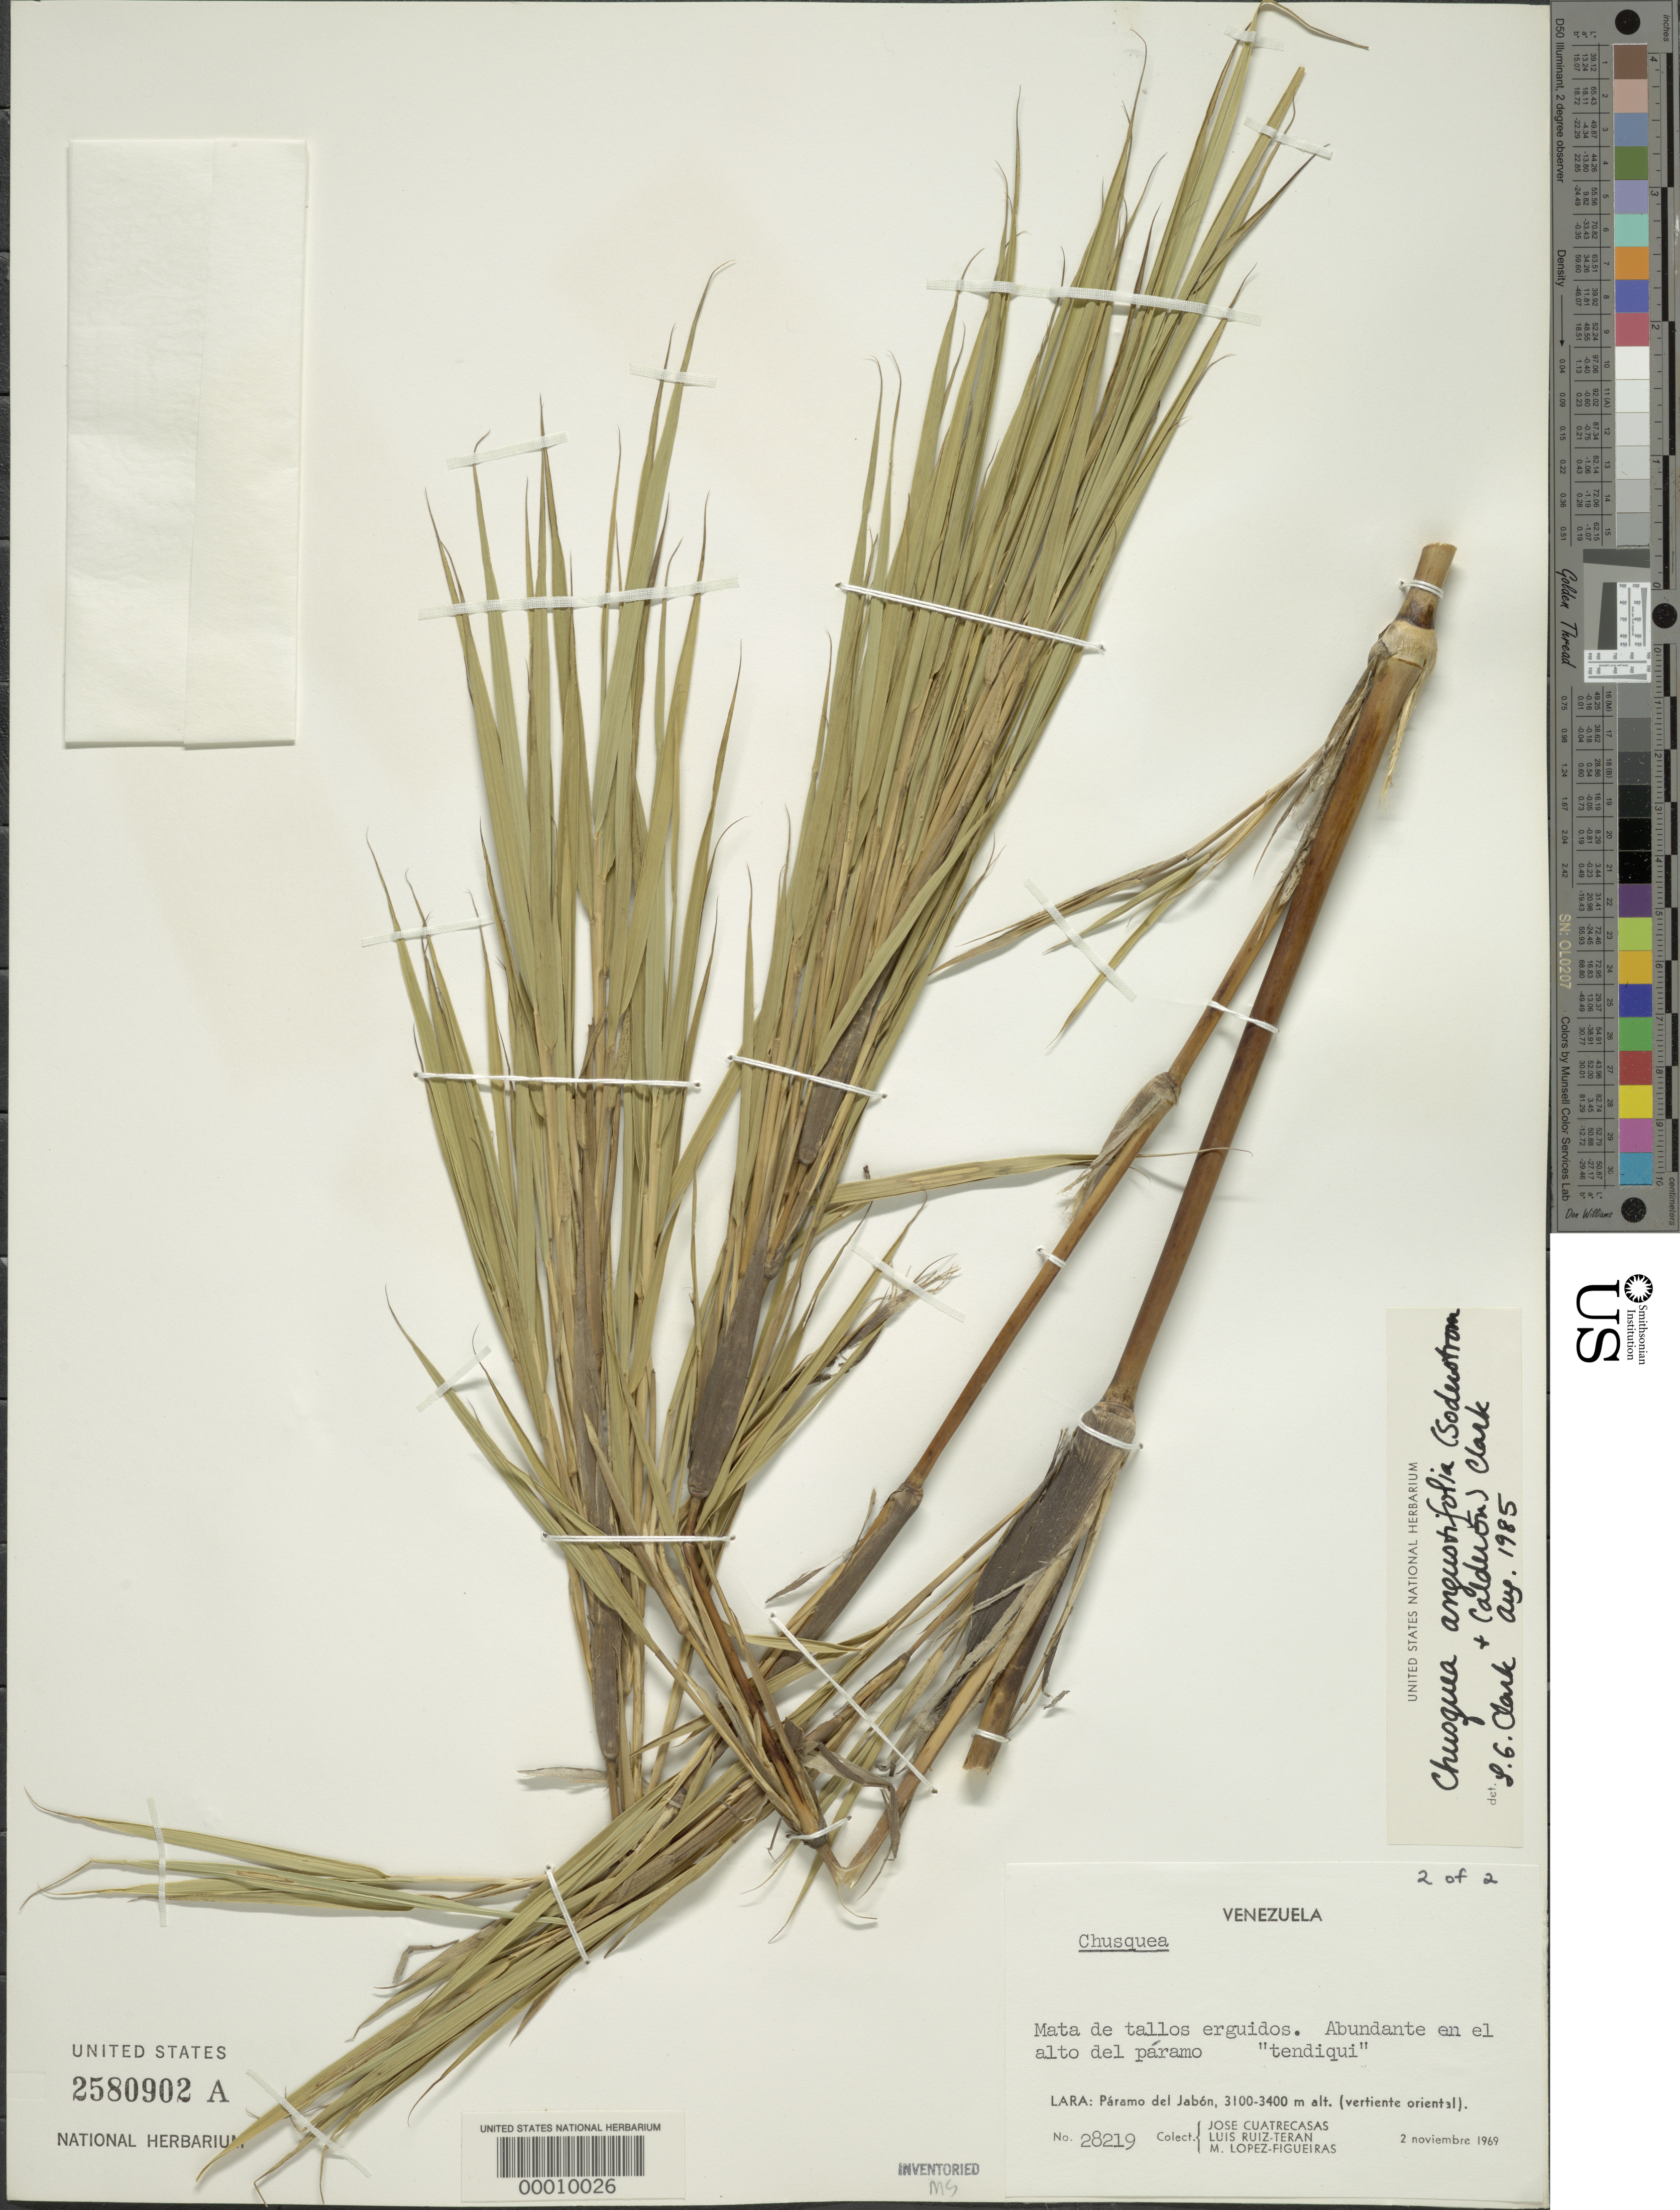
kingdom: Plantae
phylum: Tracheophyta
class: Liliopsida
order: Poales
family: Poaceae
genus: Chusquea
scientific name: Chusquea angustifolia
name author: (Soderstr. & C. E. Calderón) L.G. Clark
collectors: J. Cuatrecasas, L. E. Ruíz-Terán & M. López Figueiras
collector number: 28219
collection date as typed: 02 Nov 1969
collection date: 1969-11-02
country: Venezuela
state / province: Lara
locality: Paramo del jabon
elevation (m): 3100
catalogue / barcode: US 2580902A